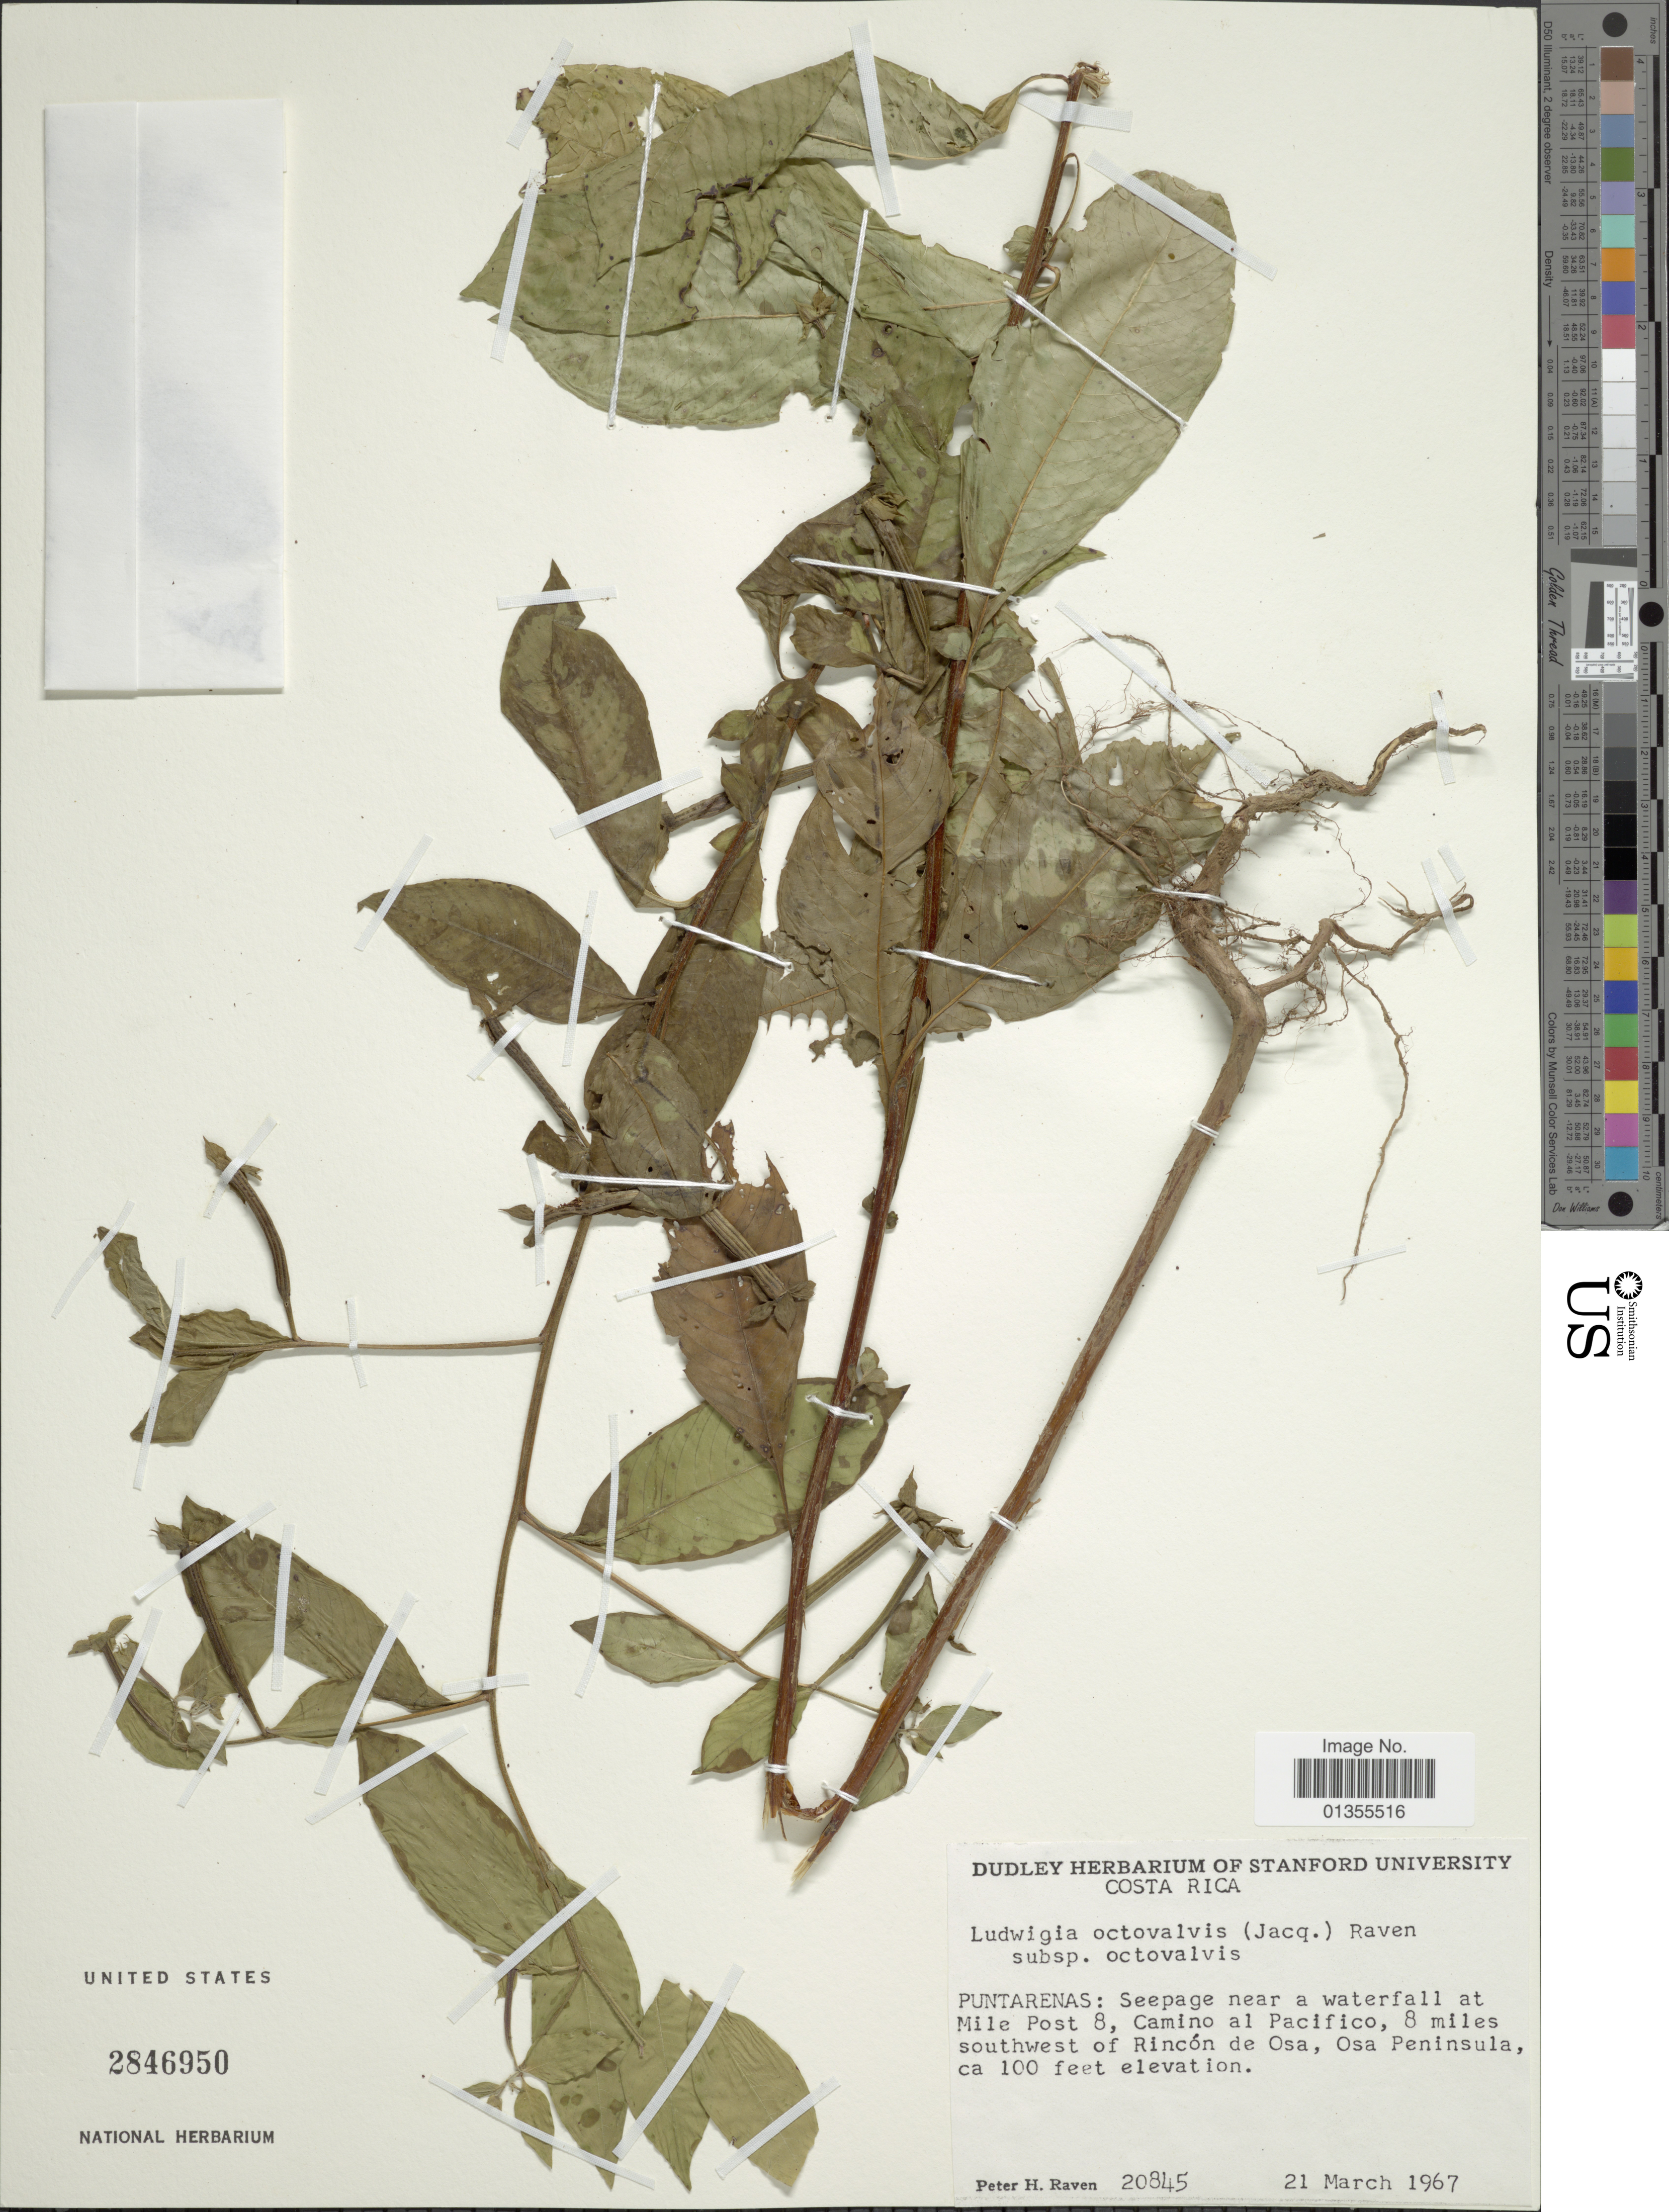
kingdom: Plantae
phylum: Tracheophyta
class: Magnoliopsida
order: Myrtales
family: Onagraceae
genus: Ludwigia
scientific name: Ludwigia octovalvis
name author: (Jacq.) P.H. Raven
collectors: P. Raven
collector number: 20845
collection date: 1967-03-21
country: Costa Rica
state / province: Puntarenas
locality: Seepage near a waterfall at Mile Post 8, Camino al Pacifico, 8 miles southwest of Rincón de Osa, Osa Peninsula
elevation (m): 30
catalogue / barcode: US 2846950